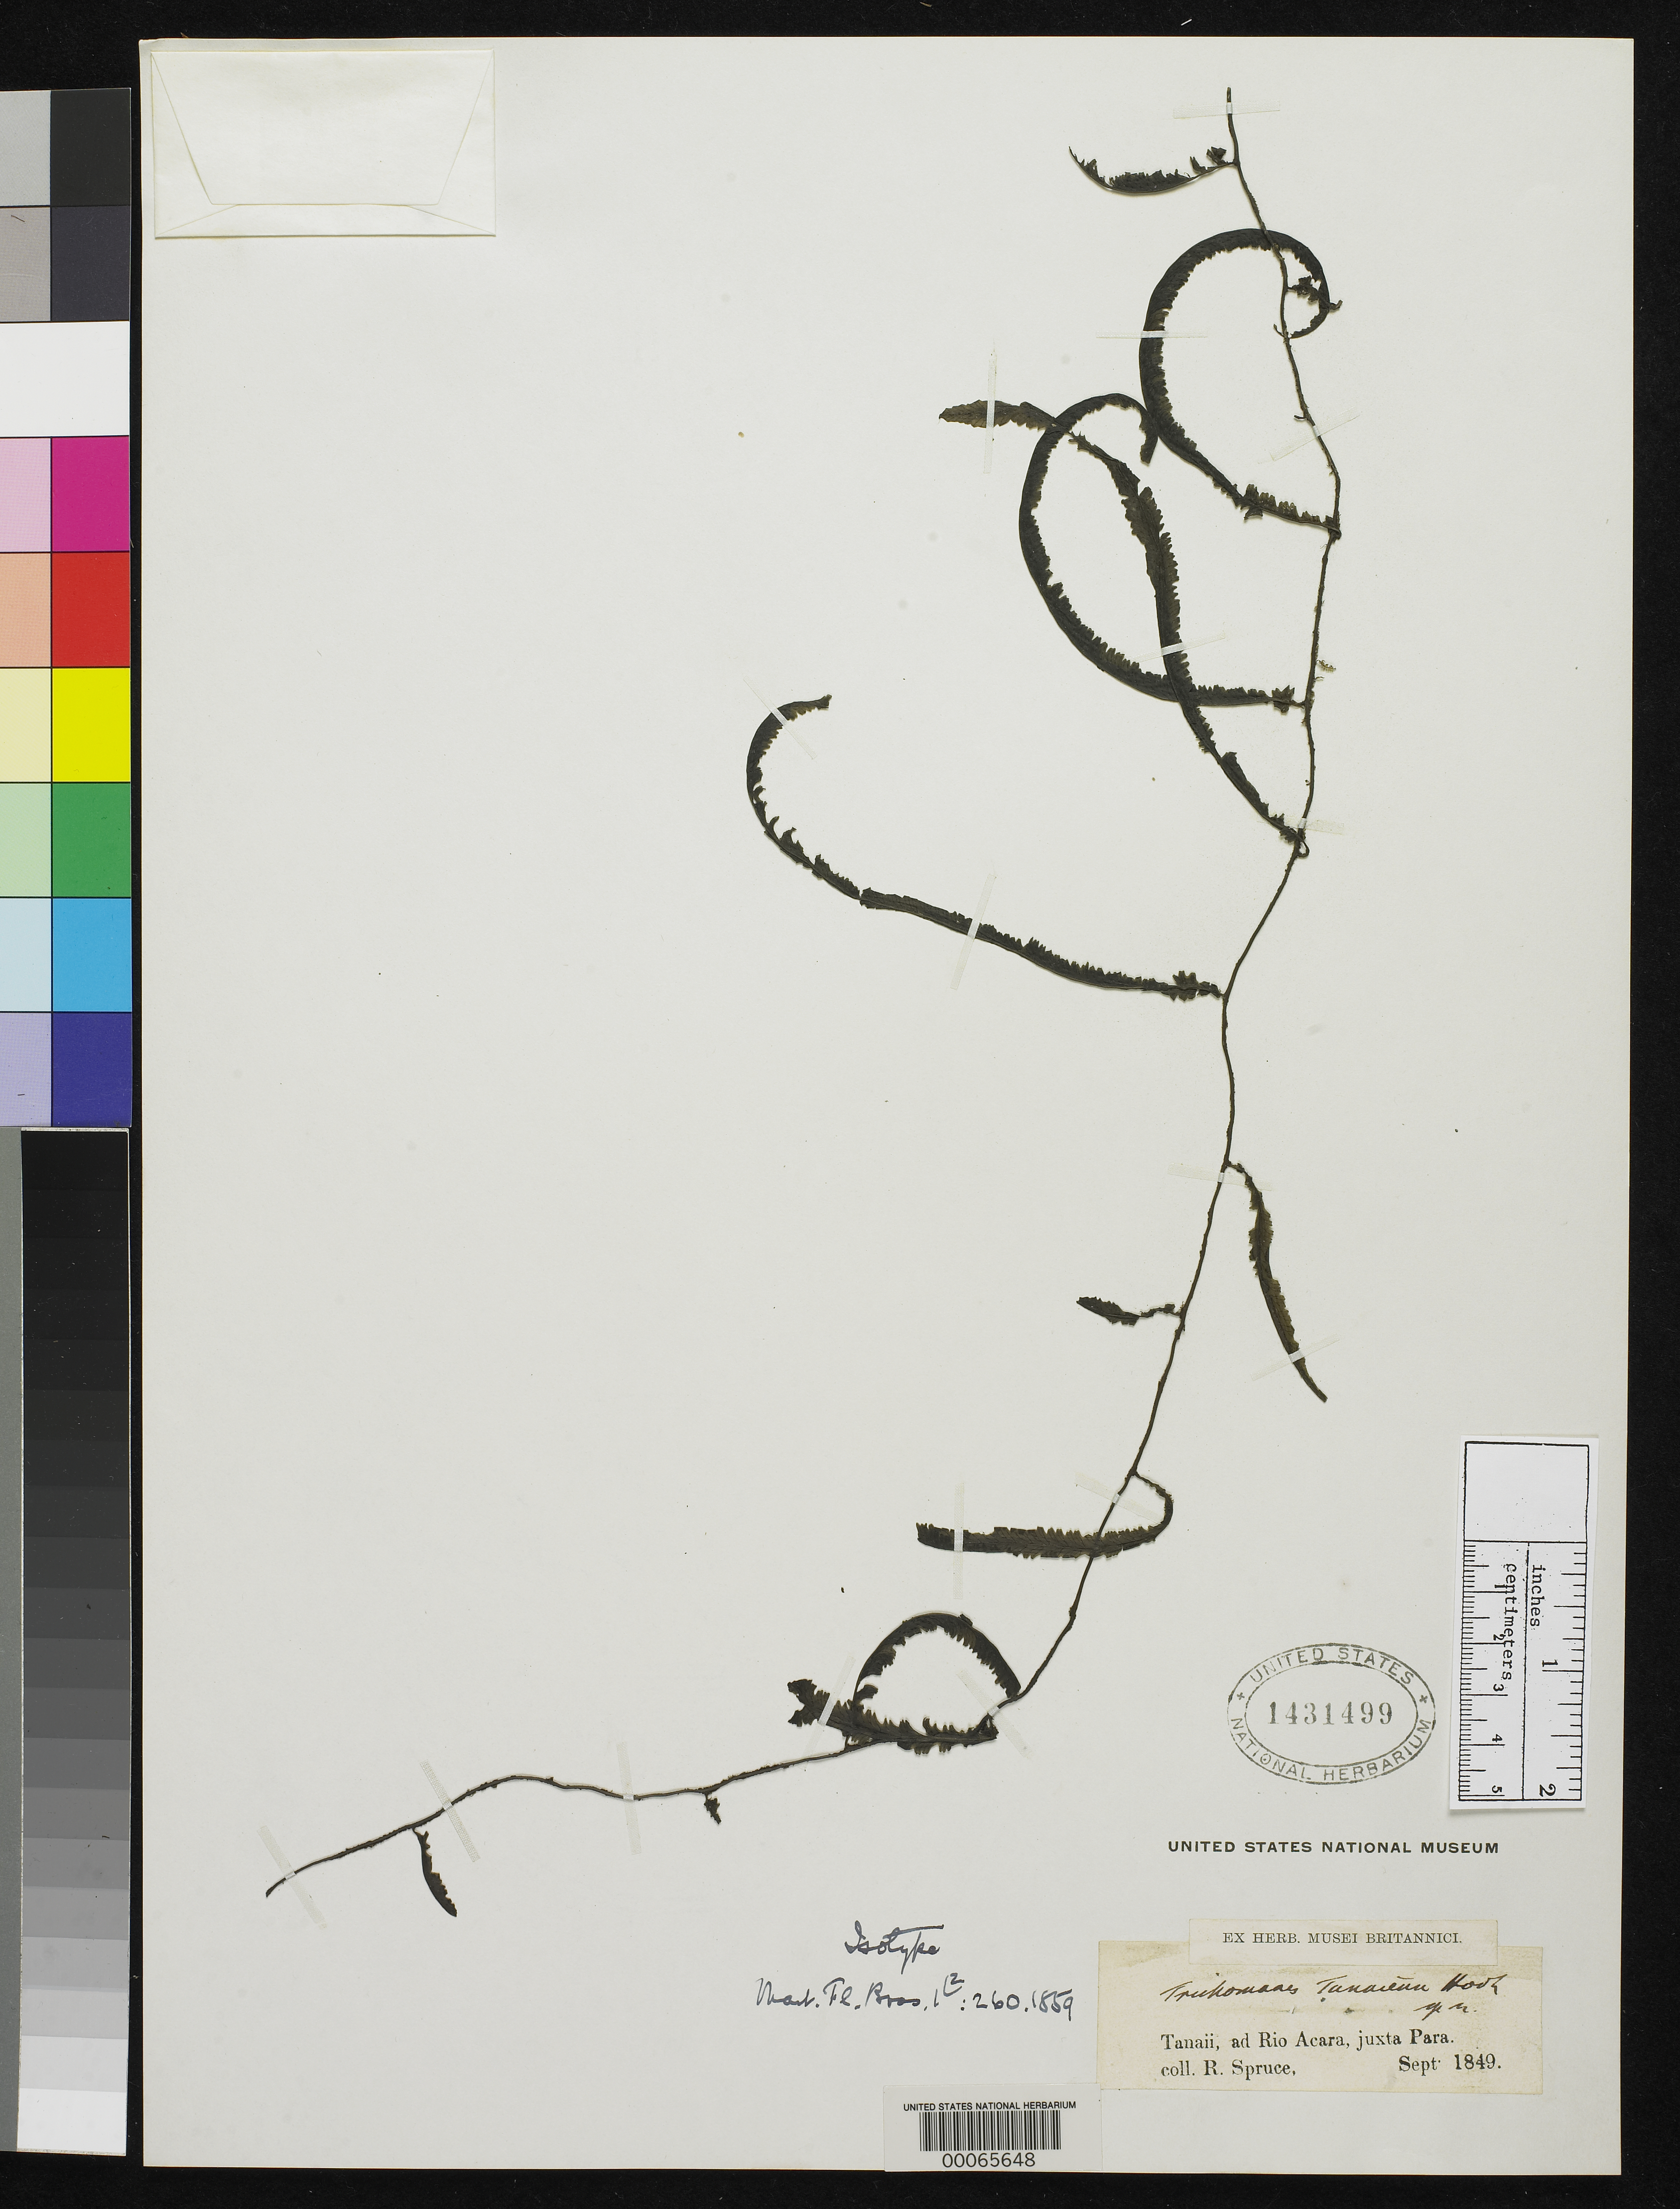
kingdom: Plantae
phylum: Tracheophyta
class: Polypodiopsida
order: Hymenophyllales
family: Hymenophyllaceae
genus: Trichomanes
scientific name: Trichomanes tanaicum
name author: Hook. in Mart.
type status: Type Collection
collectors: R. Spruce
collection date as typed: Sep 1849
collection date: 1849-09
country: Brazil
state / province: Minas Gerais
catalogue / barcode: US 1431499